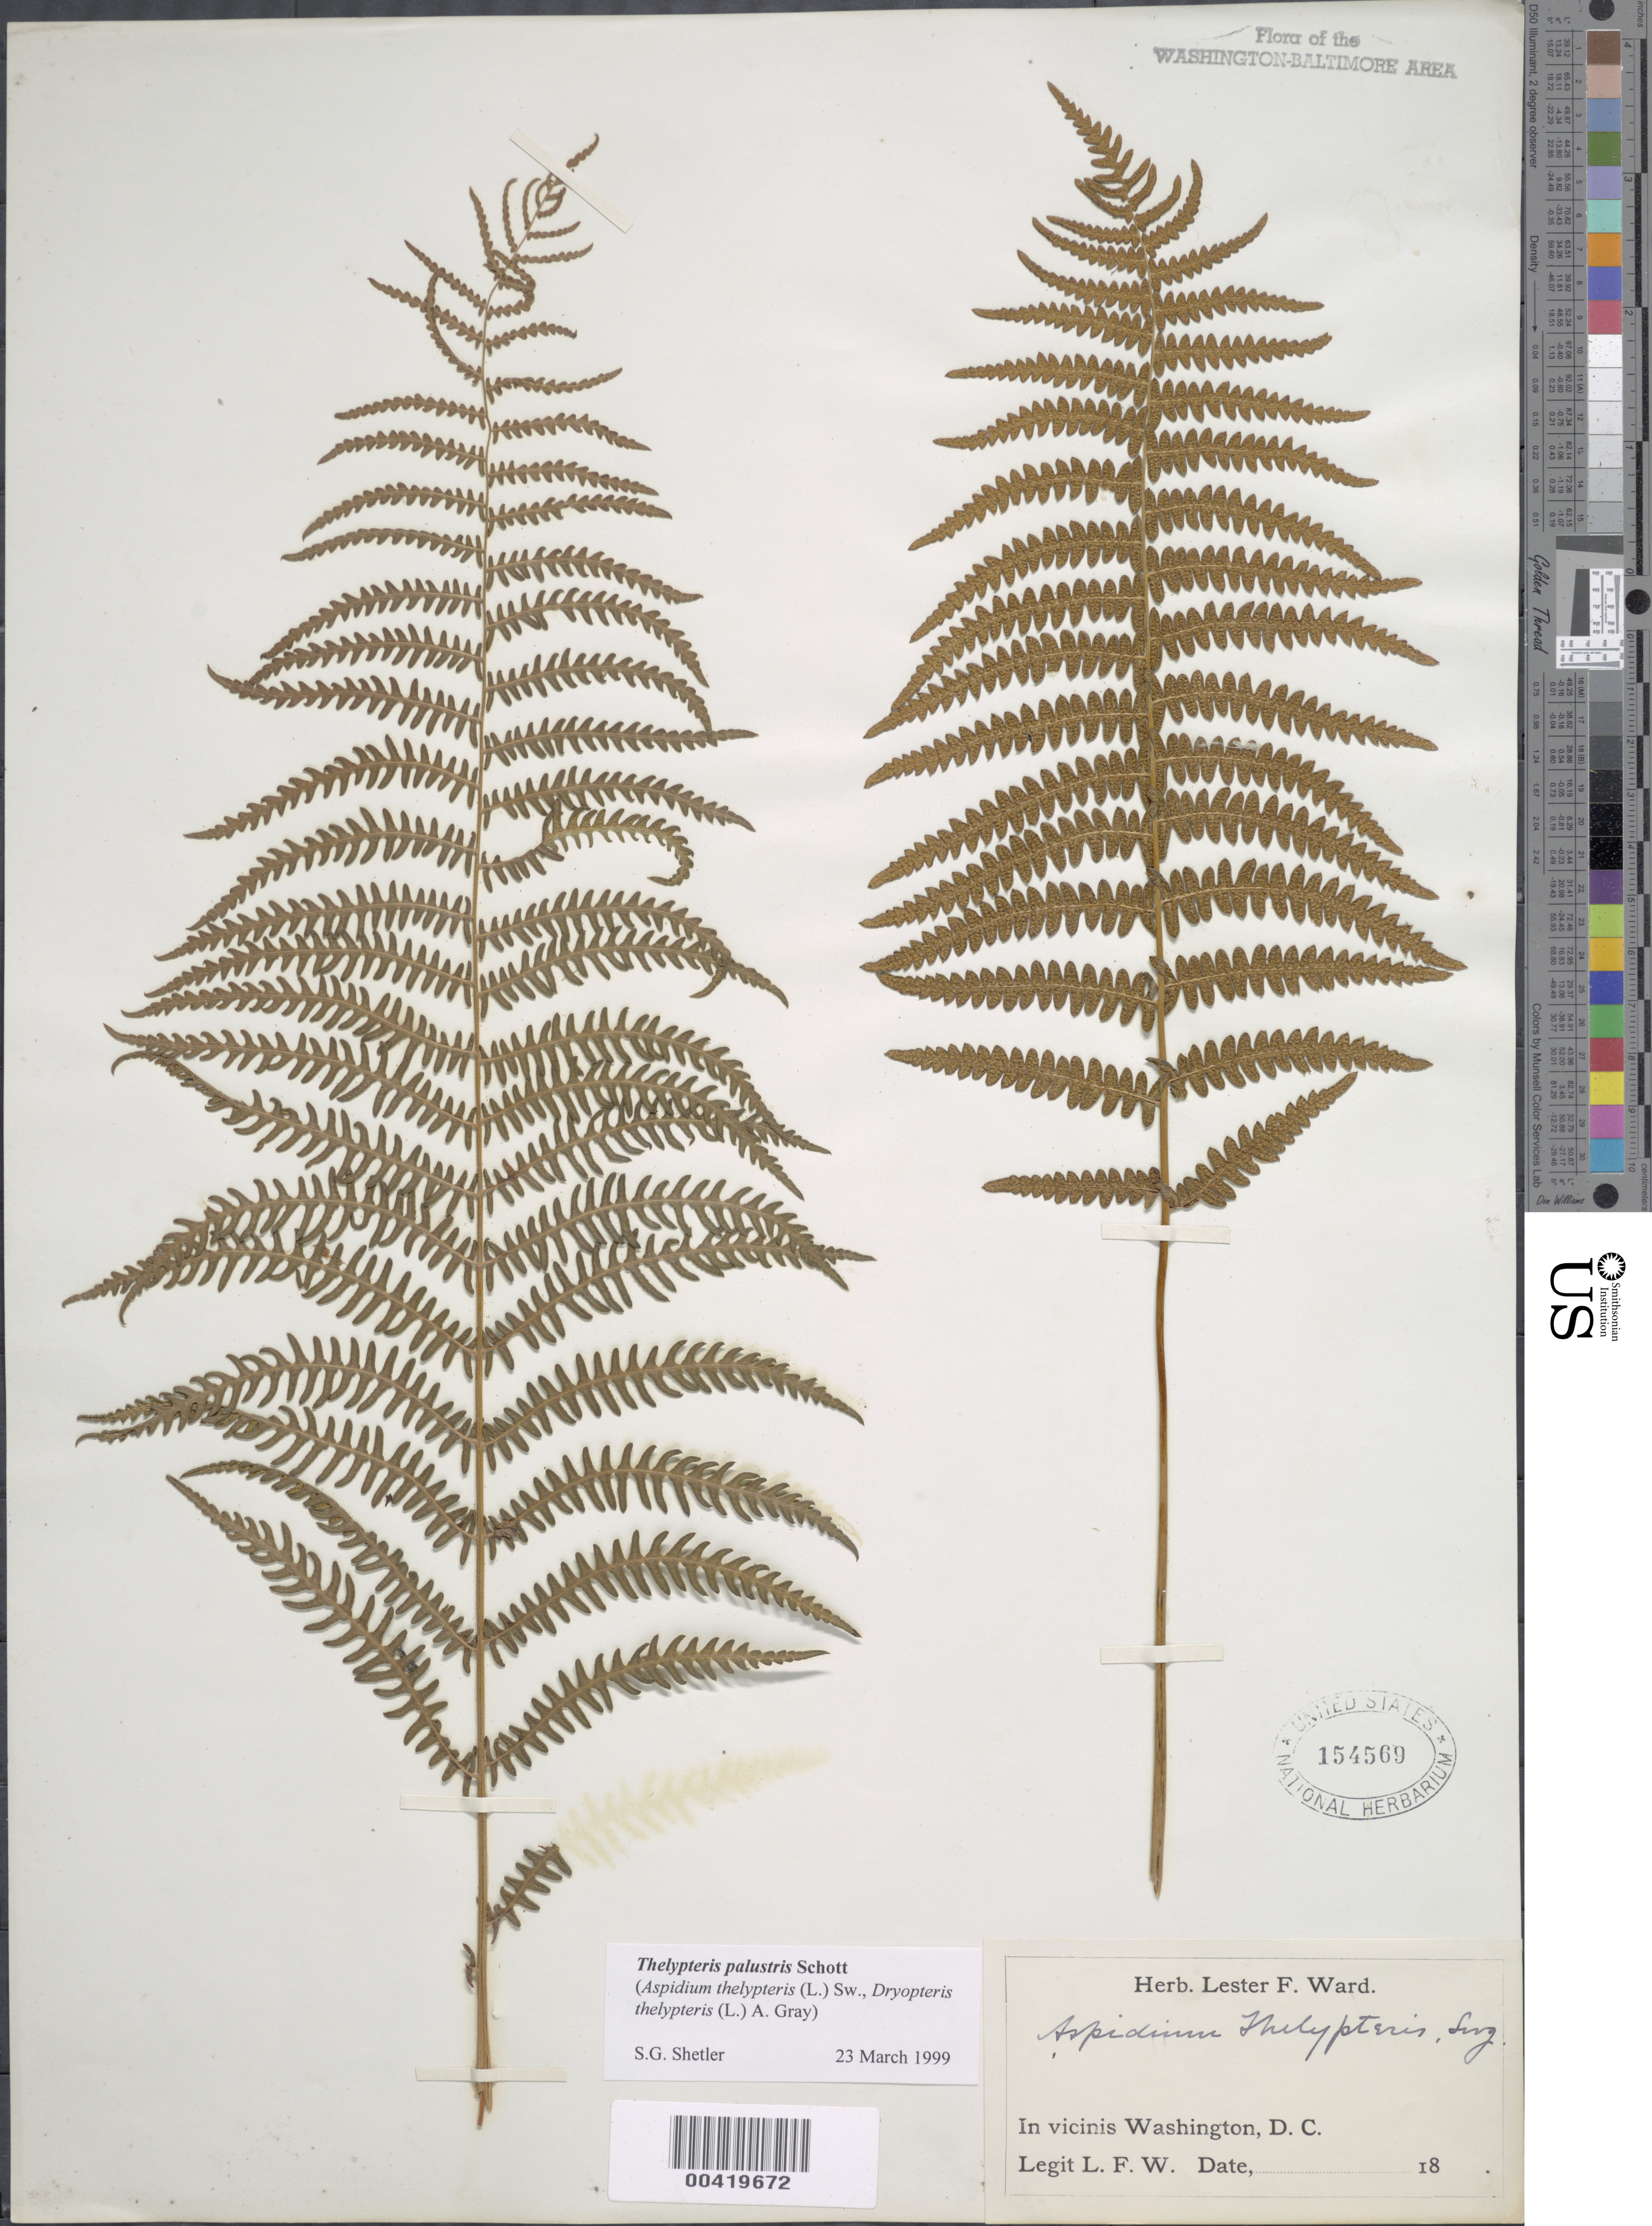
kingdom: Plantae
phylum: Tracheophyta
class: Polypodiopsida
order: Polypodiales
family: Thelypteridaceae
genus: Thelypteris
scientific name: Thelypteris palustris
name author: (Salisb.) Schott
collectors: L. F. Ward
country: United States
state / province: District of Columbia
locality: Washington, DC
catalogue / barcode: US 154569